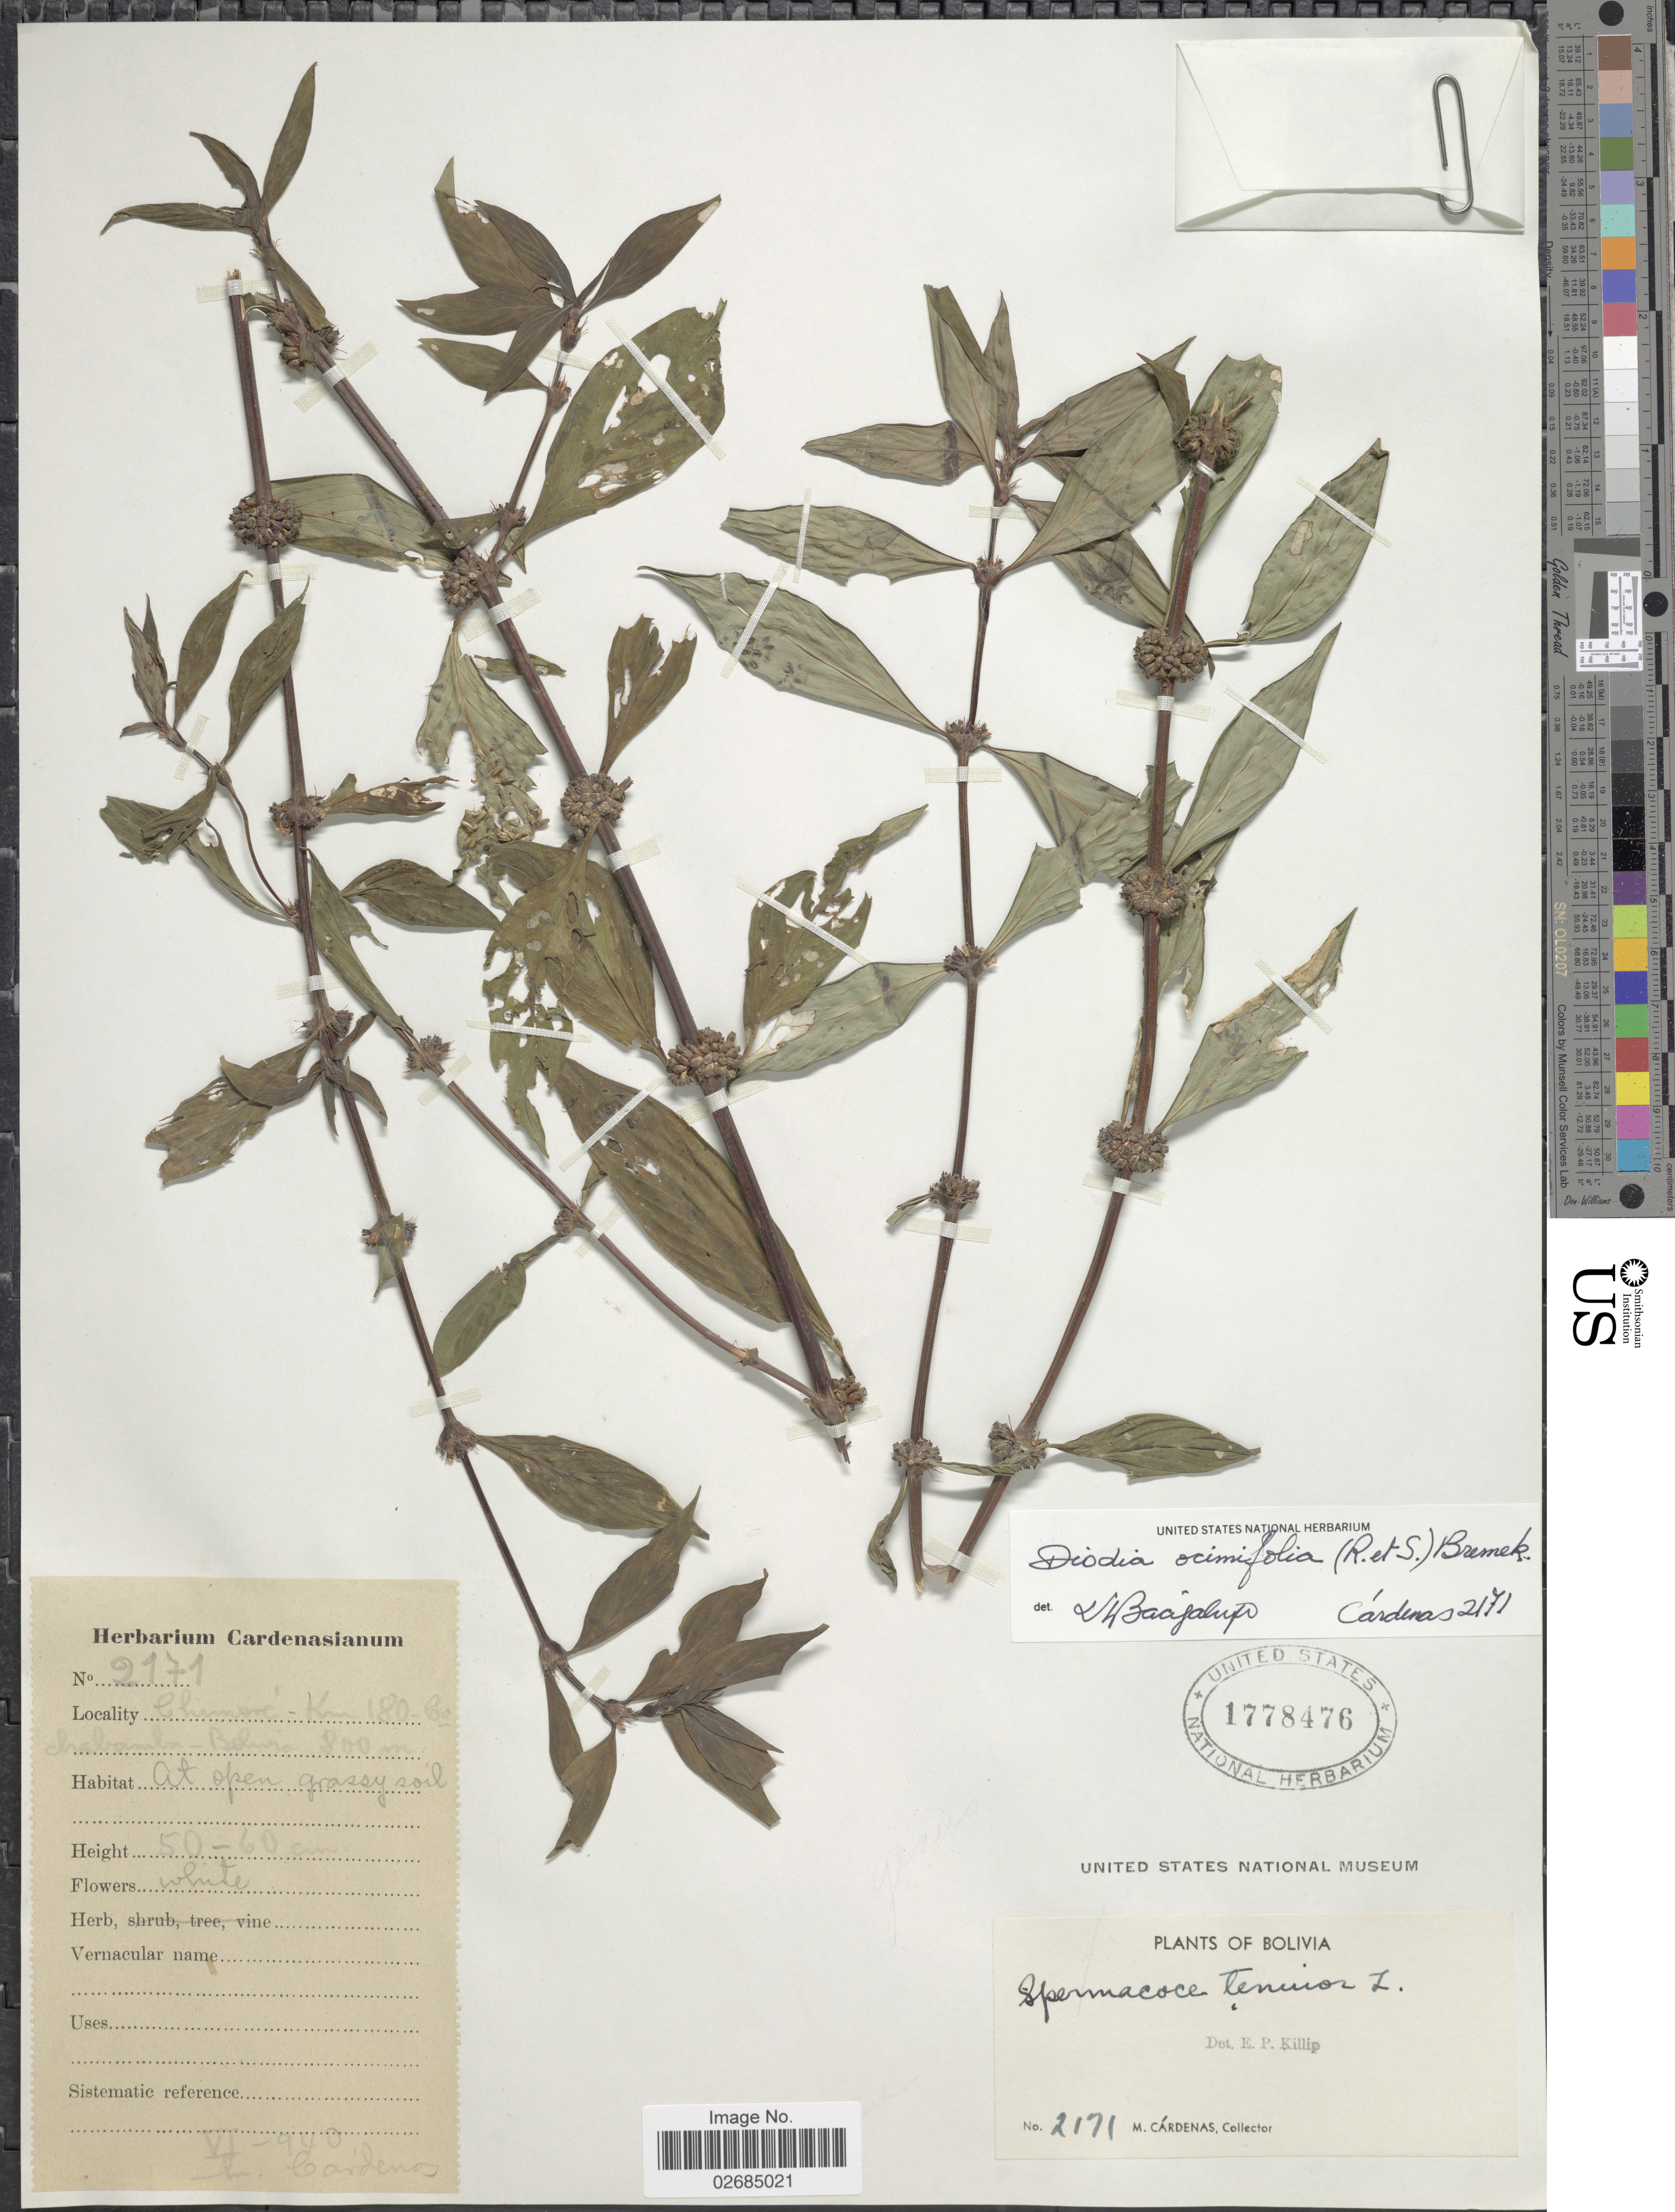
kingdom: Plantae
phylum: Tracheophyta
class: Magnoliopsida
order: Gentianales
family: Rubiaceae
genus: Diodia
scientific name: Diodia ocimifolia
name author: (Willd. ex Roem. & Schult.) Bremek.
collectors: M. Cárdenas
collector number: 2171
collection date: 1940-06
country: Bolivia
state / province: Cochabamba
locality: Chimore. Km 180. At open grassy soil.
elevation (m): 800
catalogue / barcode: US 1778476